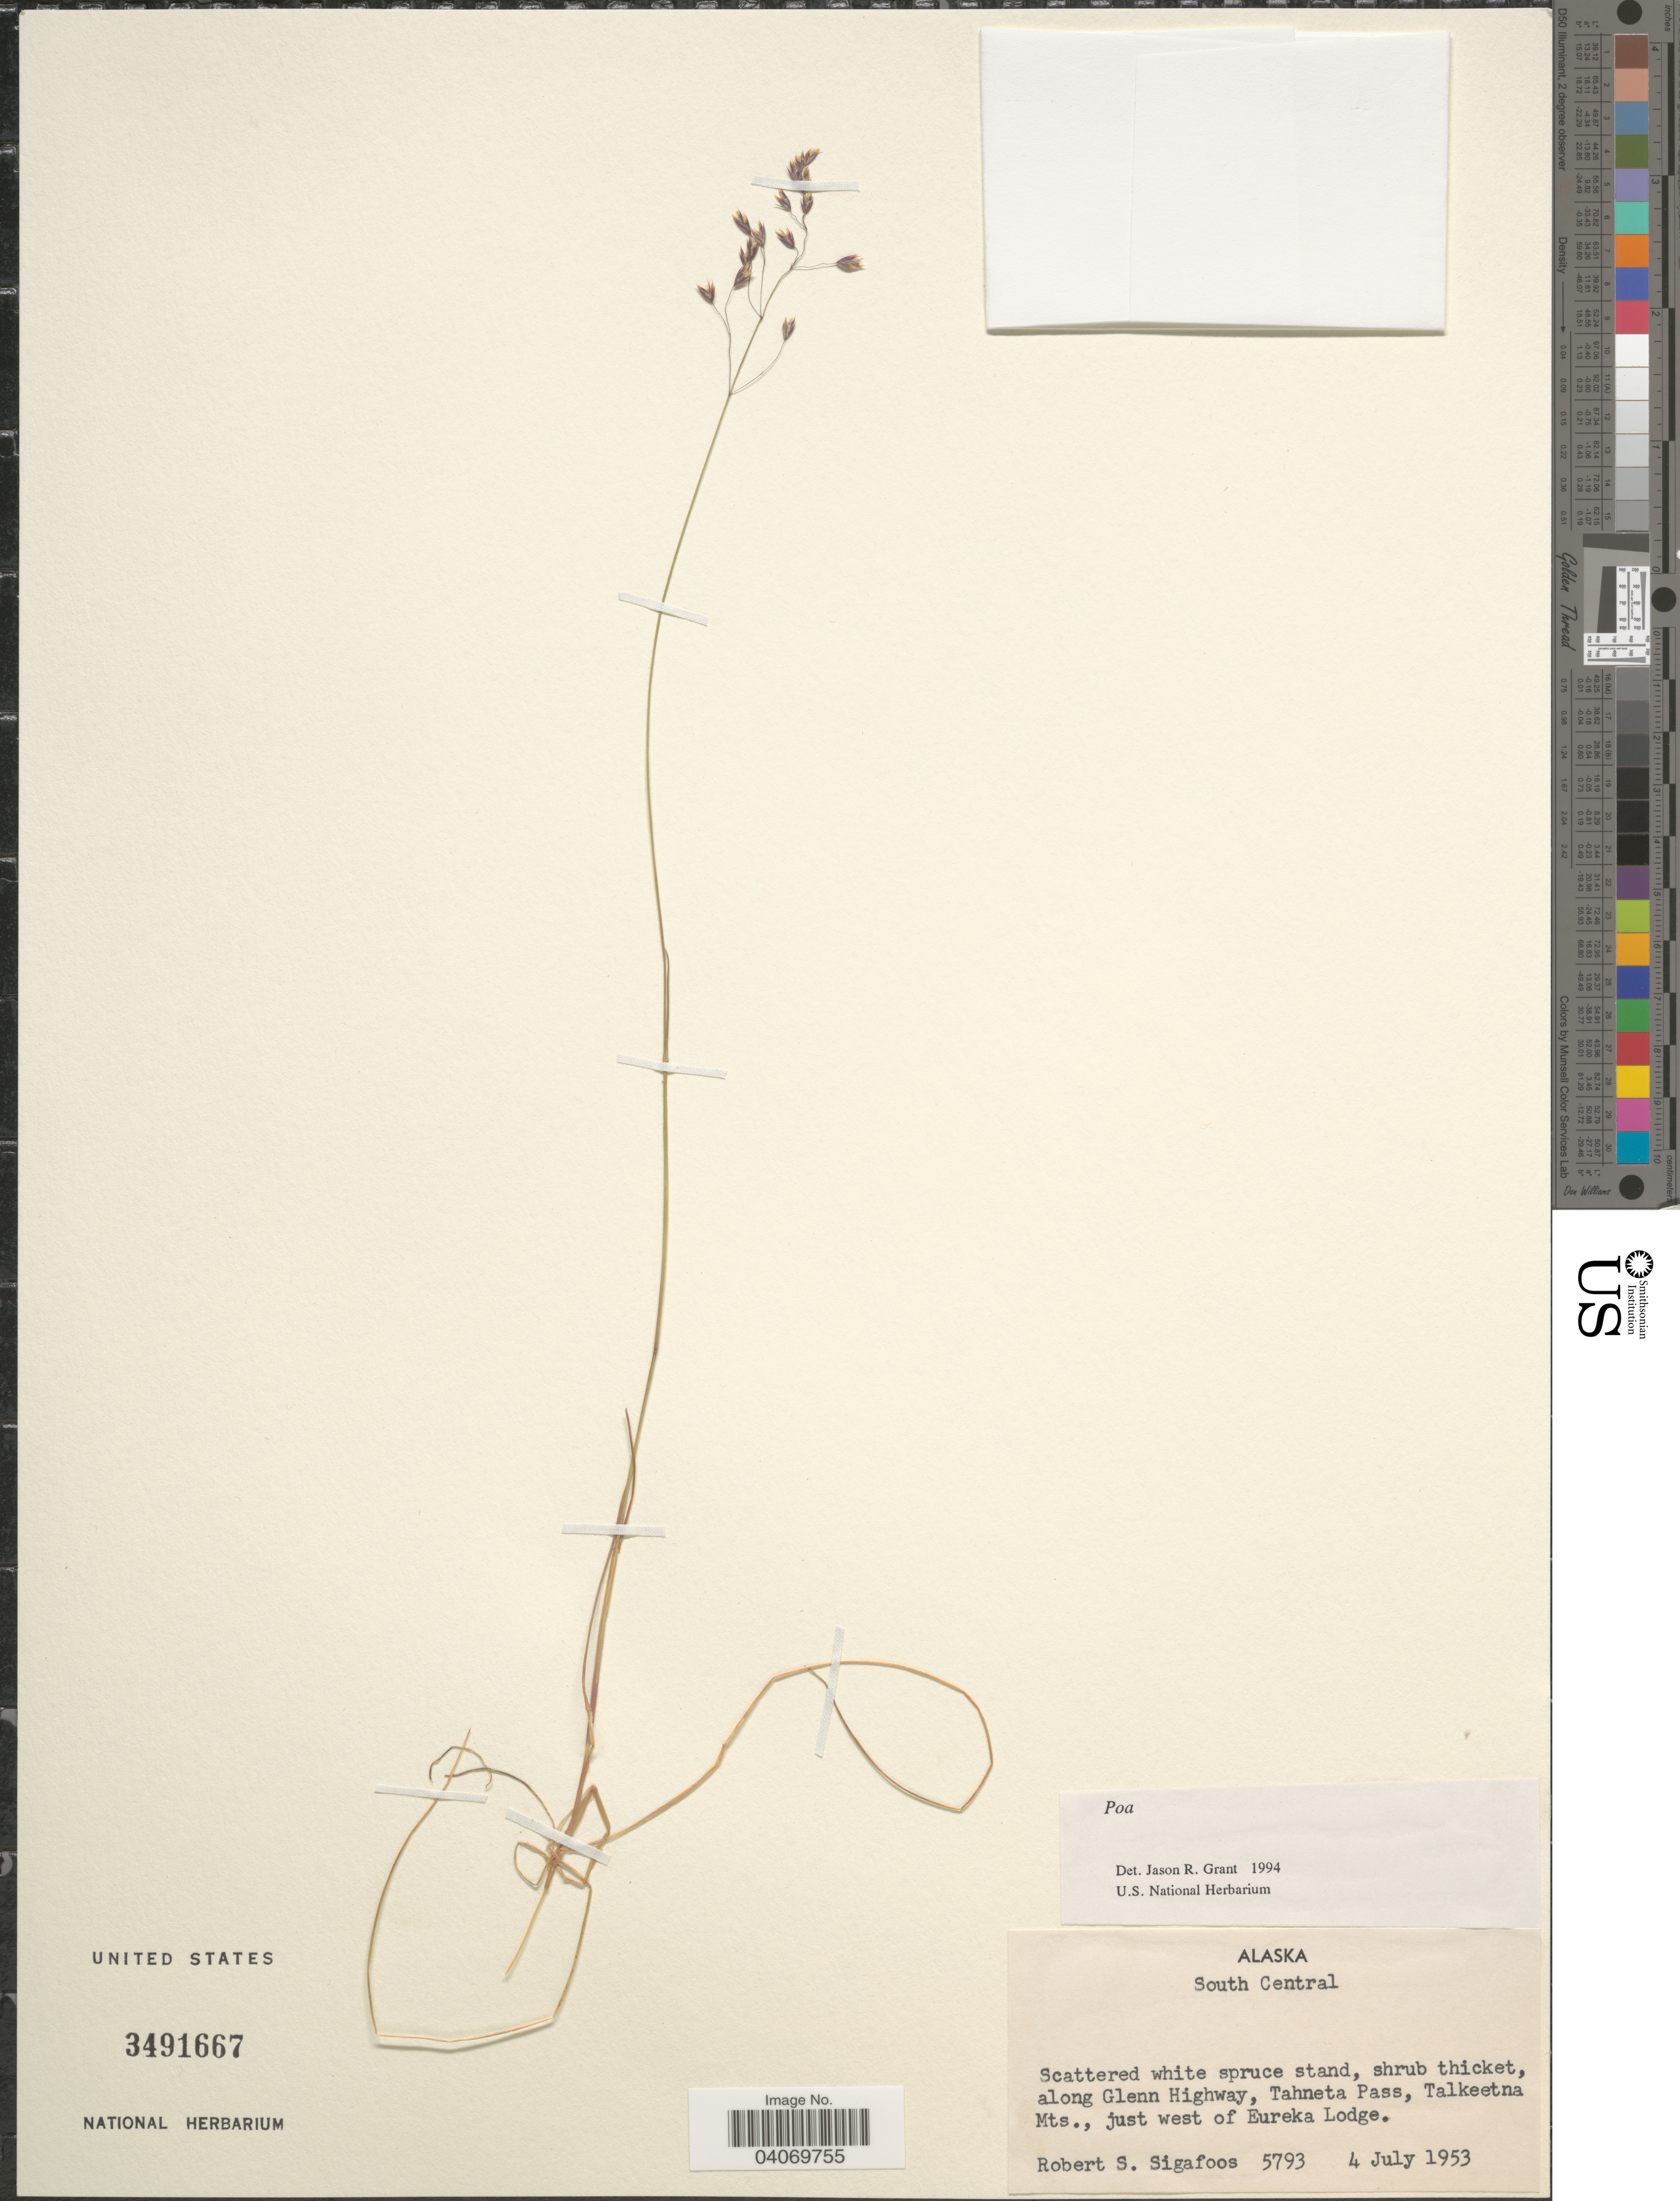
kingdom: Plantae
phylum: Tracheophyta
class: Liliopsida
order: Poales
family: Poaceae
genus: Poa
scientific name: Poa sp.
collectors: R. Sigafoos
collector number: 5793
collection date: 1953-07-04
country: United States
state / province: Alaska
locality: South Central. Scattered white spruce stand, shrub thicket, along Glenn Highway, Tahneta Pass, Talkeetna Mts., just west of Eureka Lodge.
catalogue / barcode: US 3491667